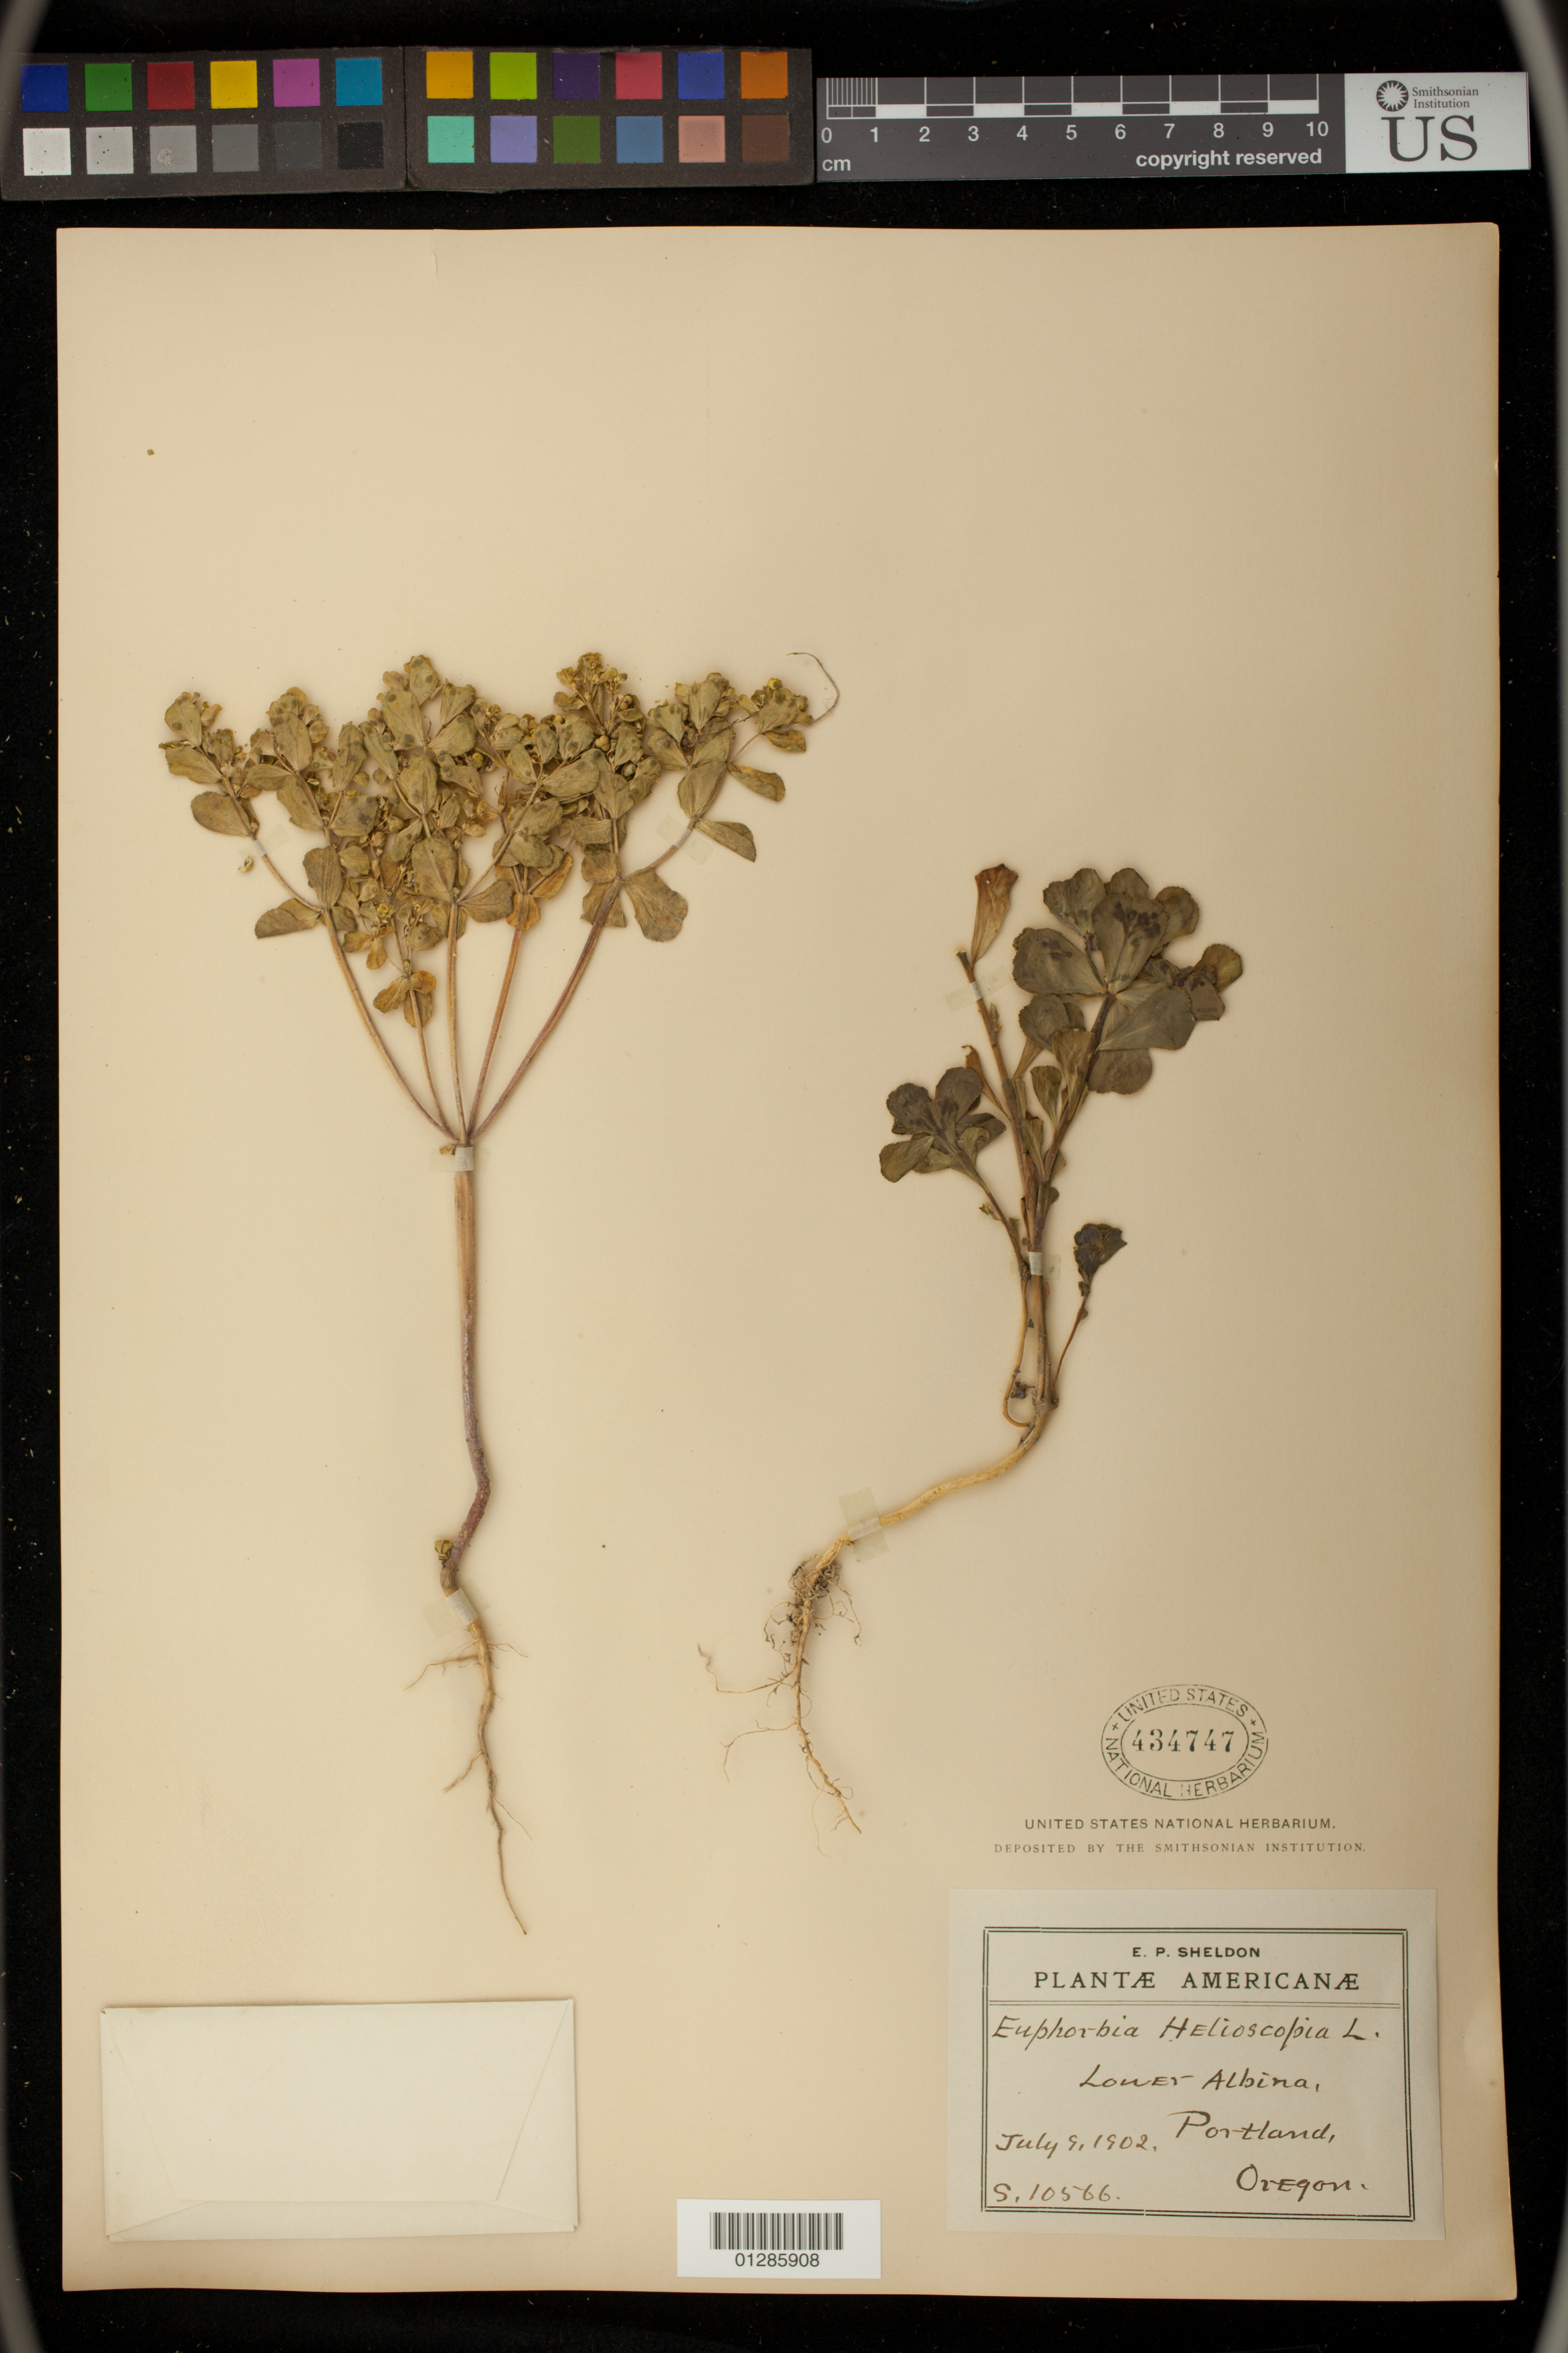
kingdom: Plantae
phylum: Tracheophyta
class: Magnoliopsida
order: Malpighiales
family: Euphorbiaceae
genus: Euphorbia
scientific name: Euphorbia helioscopia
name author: L.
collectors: E. P. Sheldon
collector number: S.10566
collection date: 1902-07-09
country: United States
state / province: Oregon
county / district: Multnomah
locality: Lower Albina, Portland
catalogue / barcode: US 434747